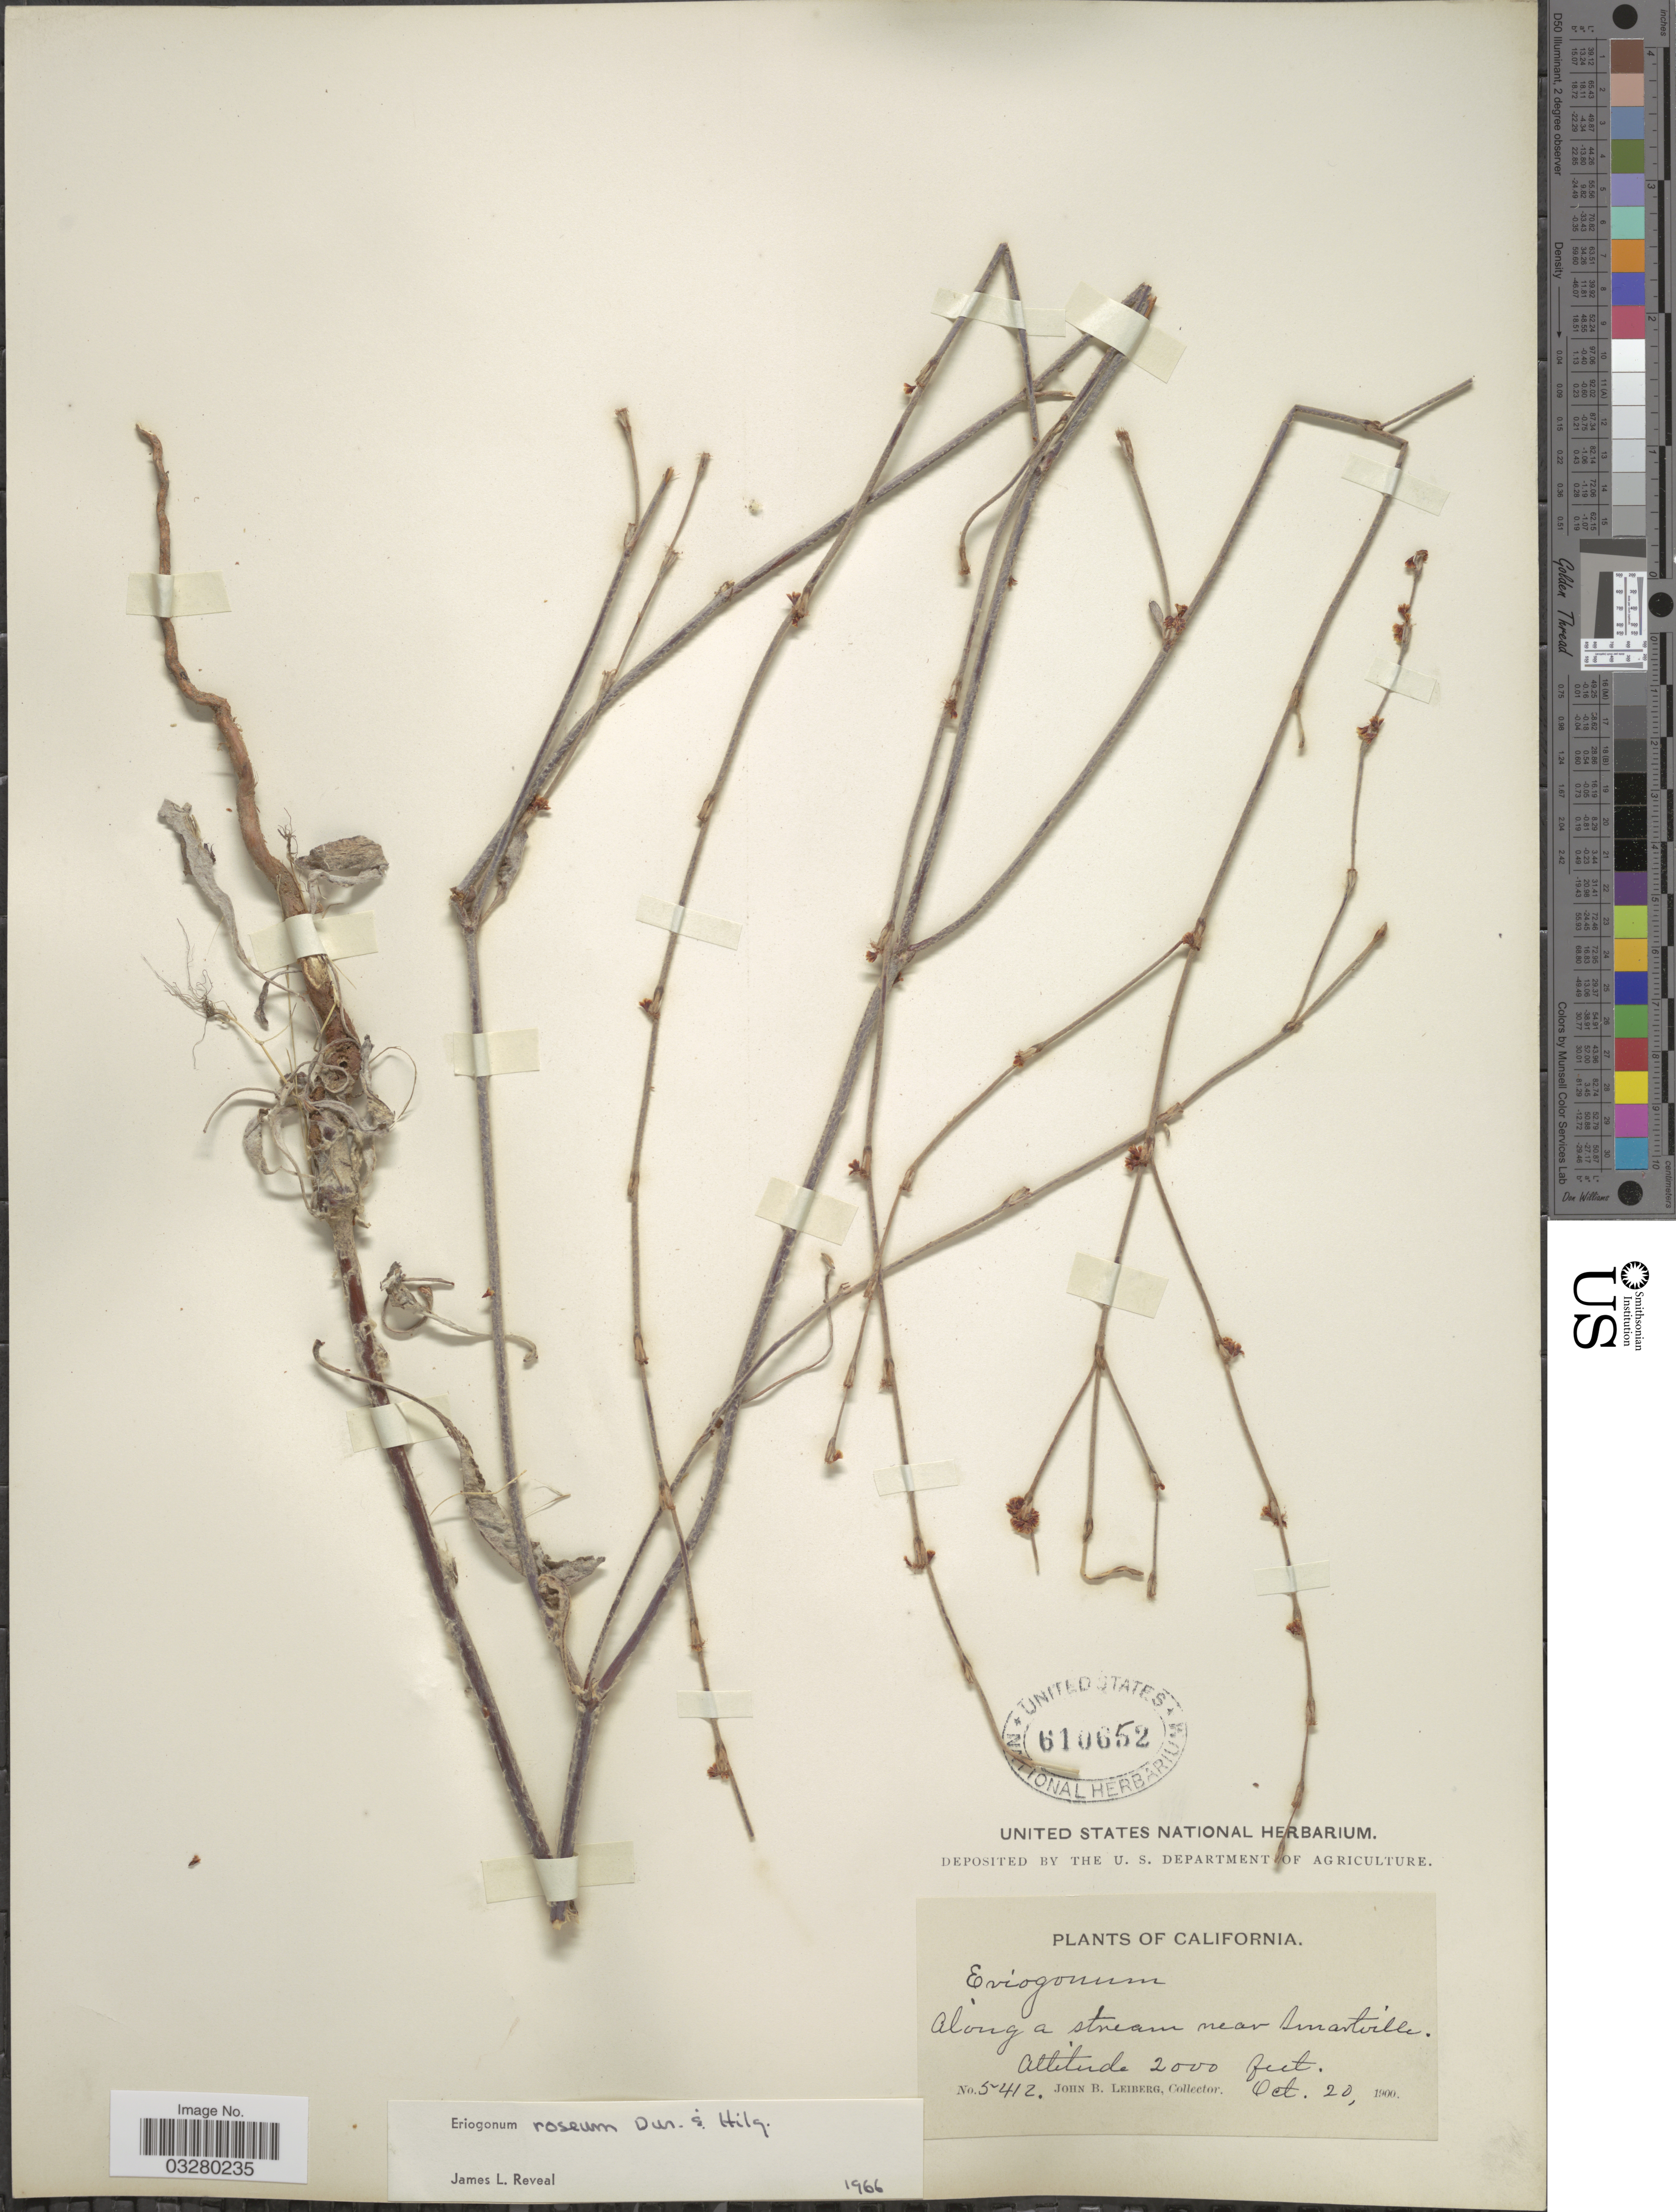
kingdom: Plantae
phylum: Tracheophyta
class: Magnoliopsida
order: Caryophyllales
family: Polygonaceae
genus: Eriogonum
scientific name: Eriogonum roseum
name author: Durand & Hilg.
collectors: J. Leiberg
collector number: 5412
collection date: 1900-10-20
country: United States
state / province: California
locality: Along a stream near Smartville.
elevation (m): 610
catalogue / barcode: US 610652